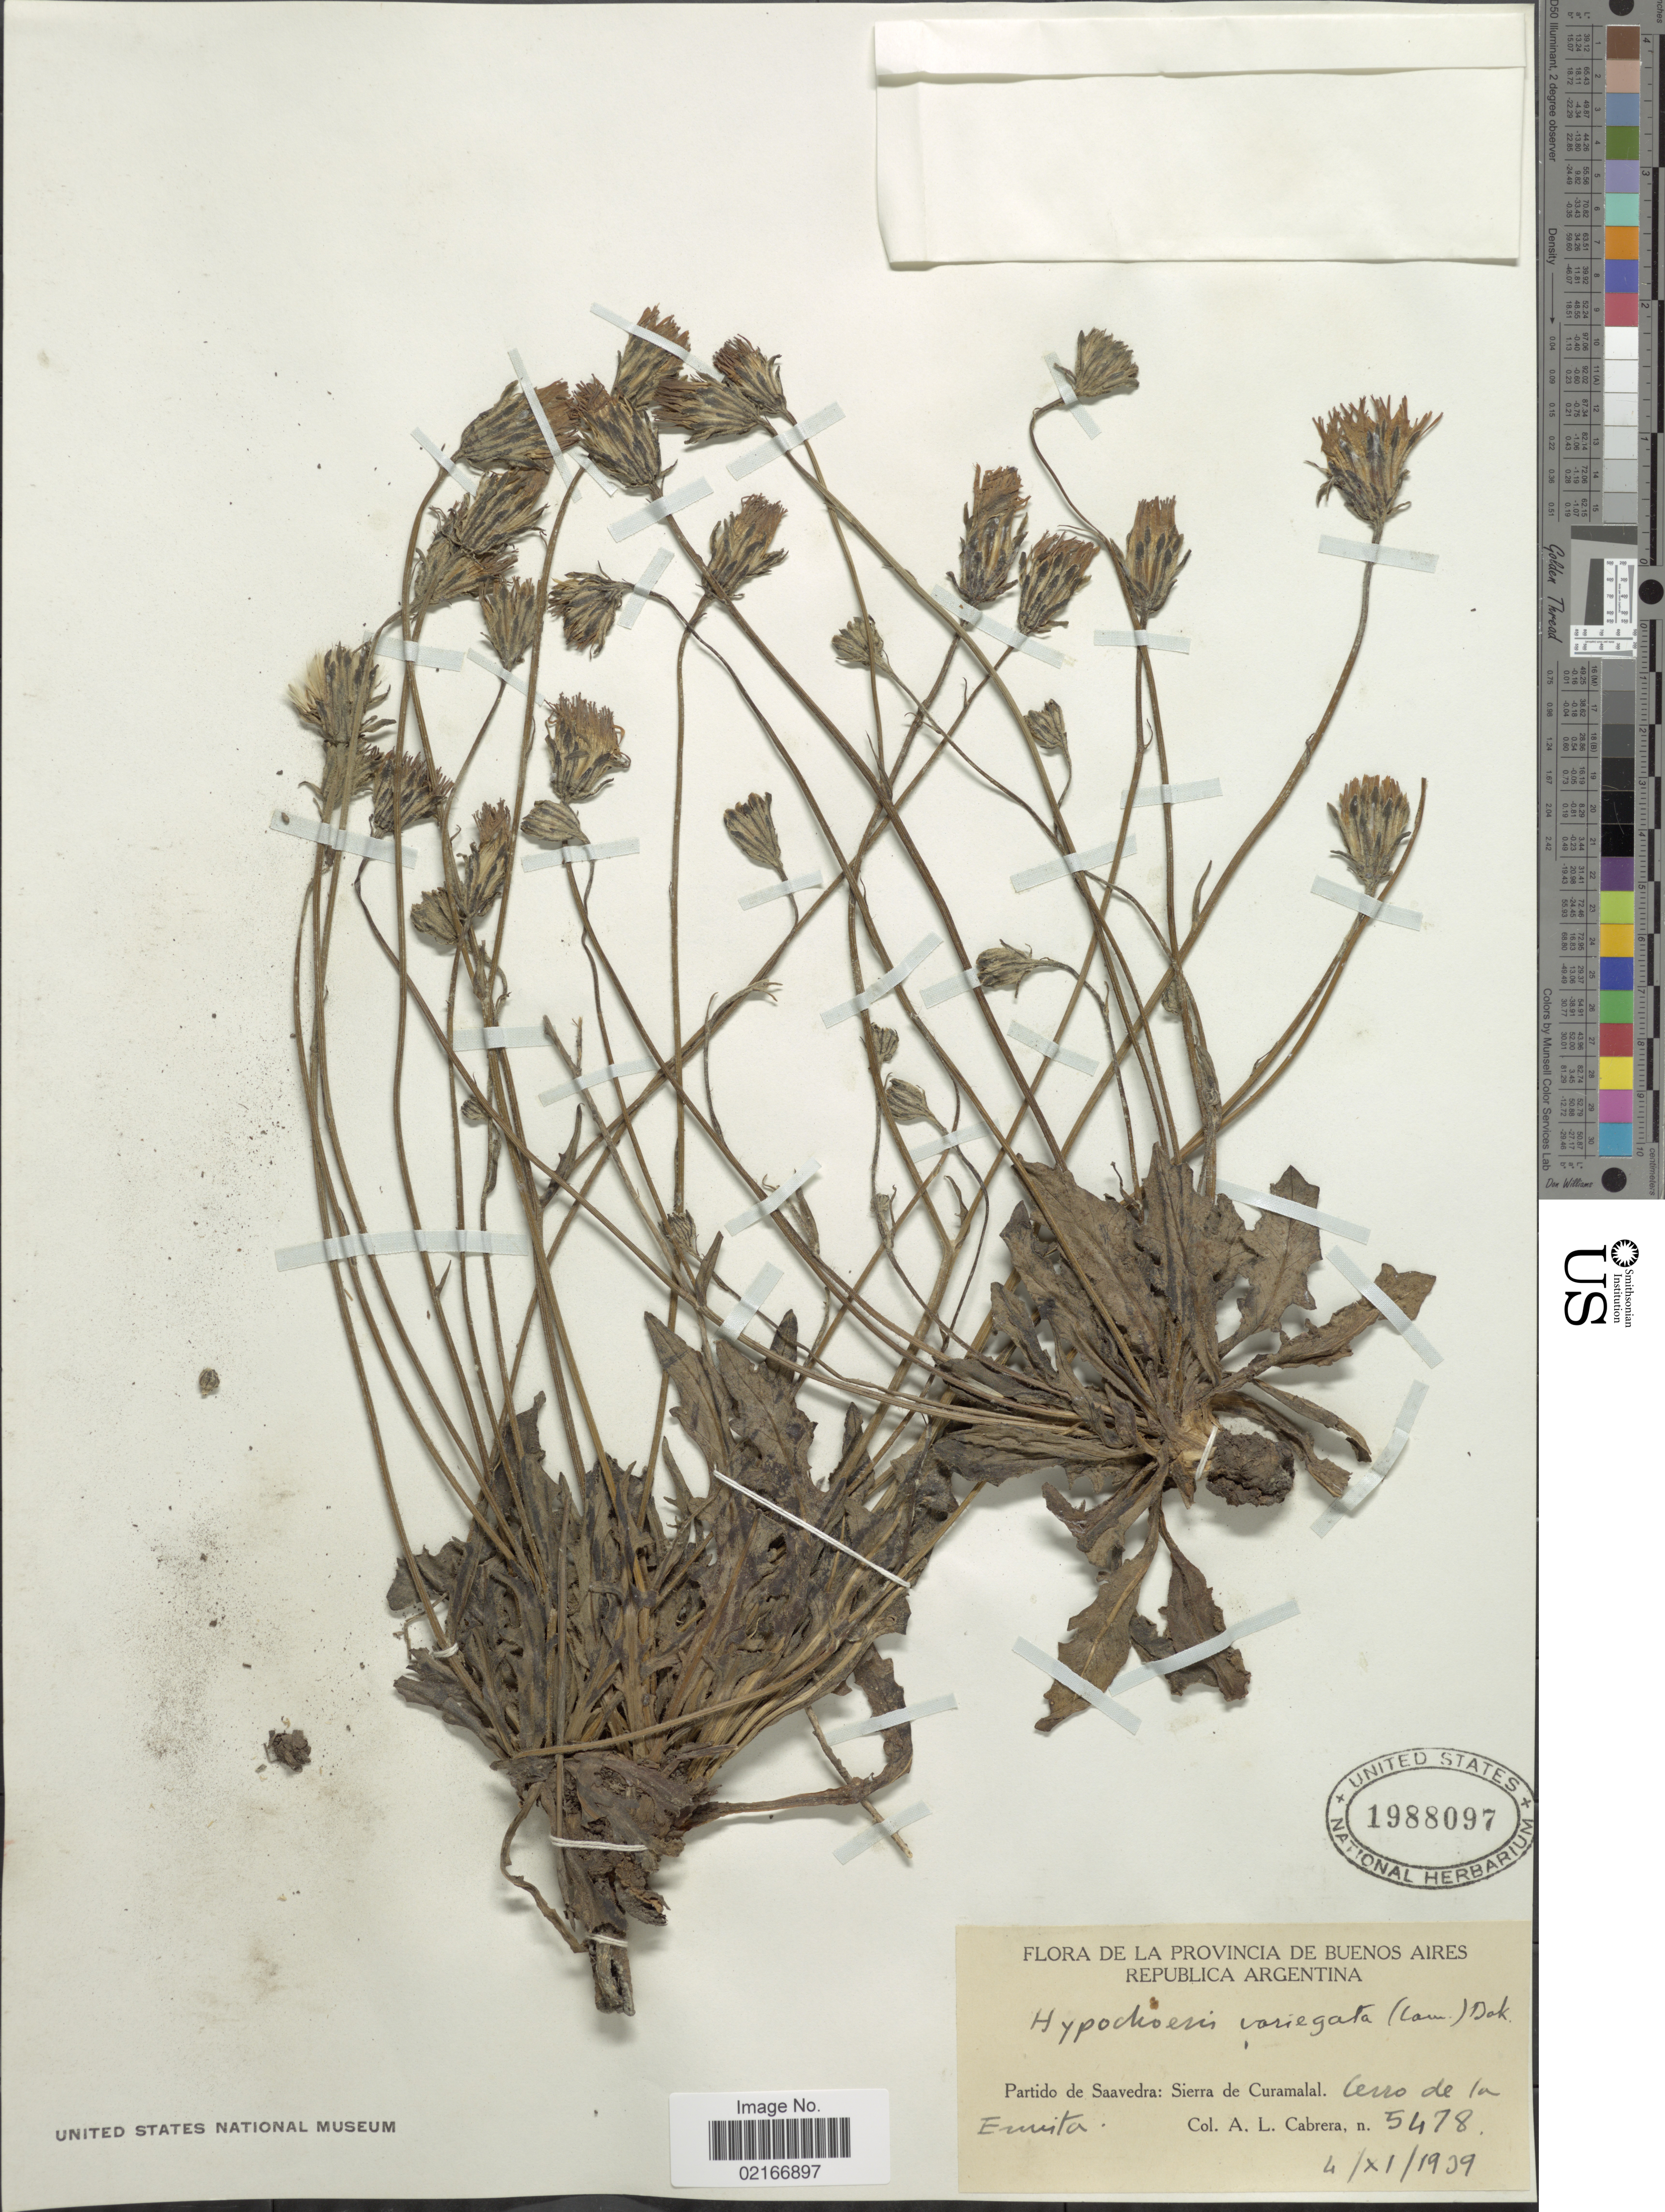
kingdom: Plantae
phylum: Tracheophyta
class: Magnoliopsida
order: Asterales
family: Asteraceae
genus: Hypochaeris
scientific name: Hypochaeris variegata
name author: (Lam.) Baker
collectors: A. L. Cabrera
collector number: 5478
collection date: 1939-11-04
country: Argentina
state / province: Buenos Aires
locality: Partido de Saavedra: Sierra de Curamalal. Cerro de la Ermita.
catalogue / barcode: US 1988097